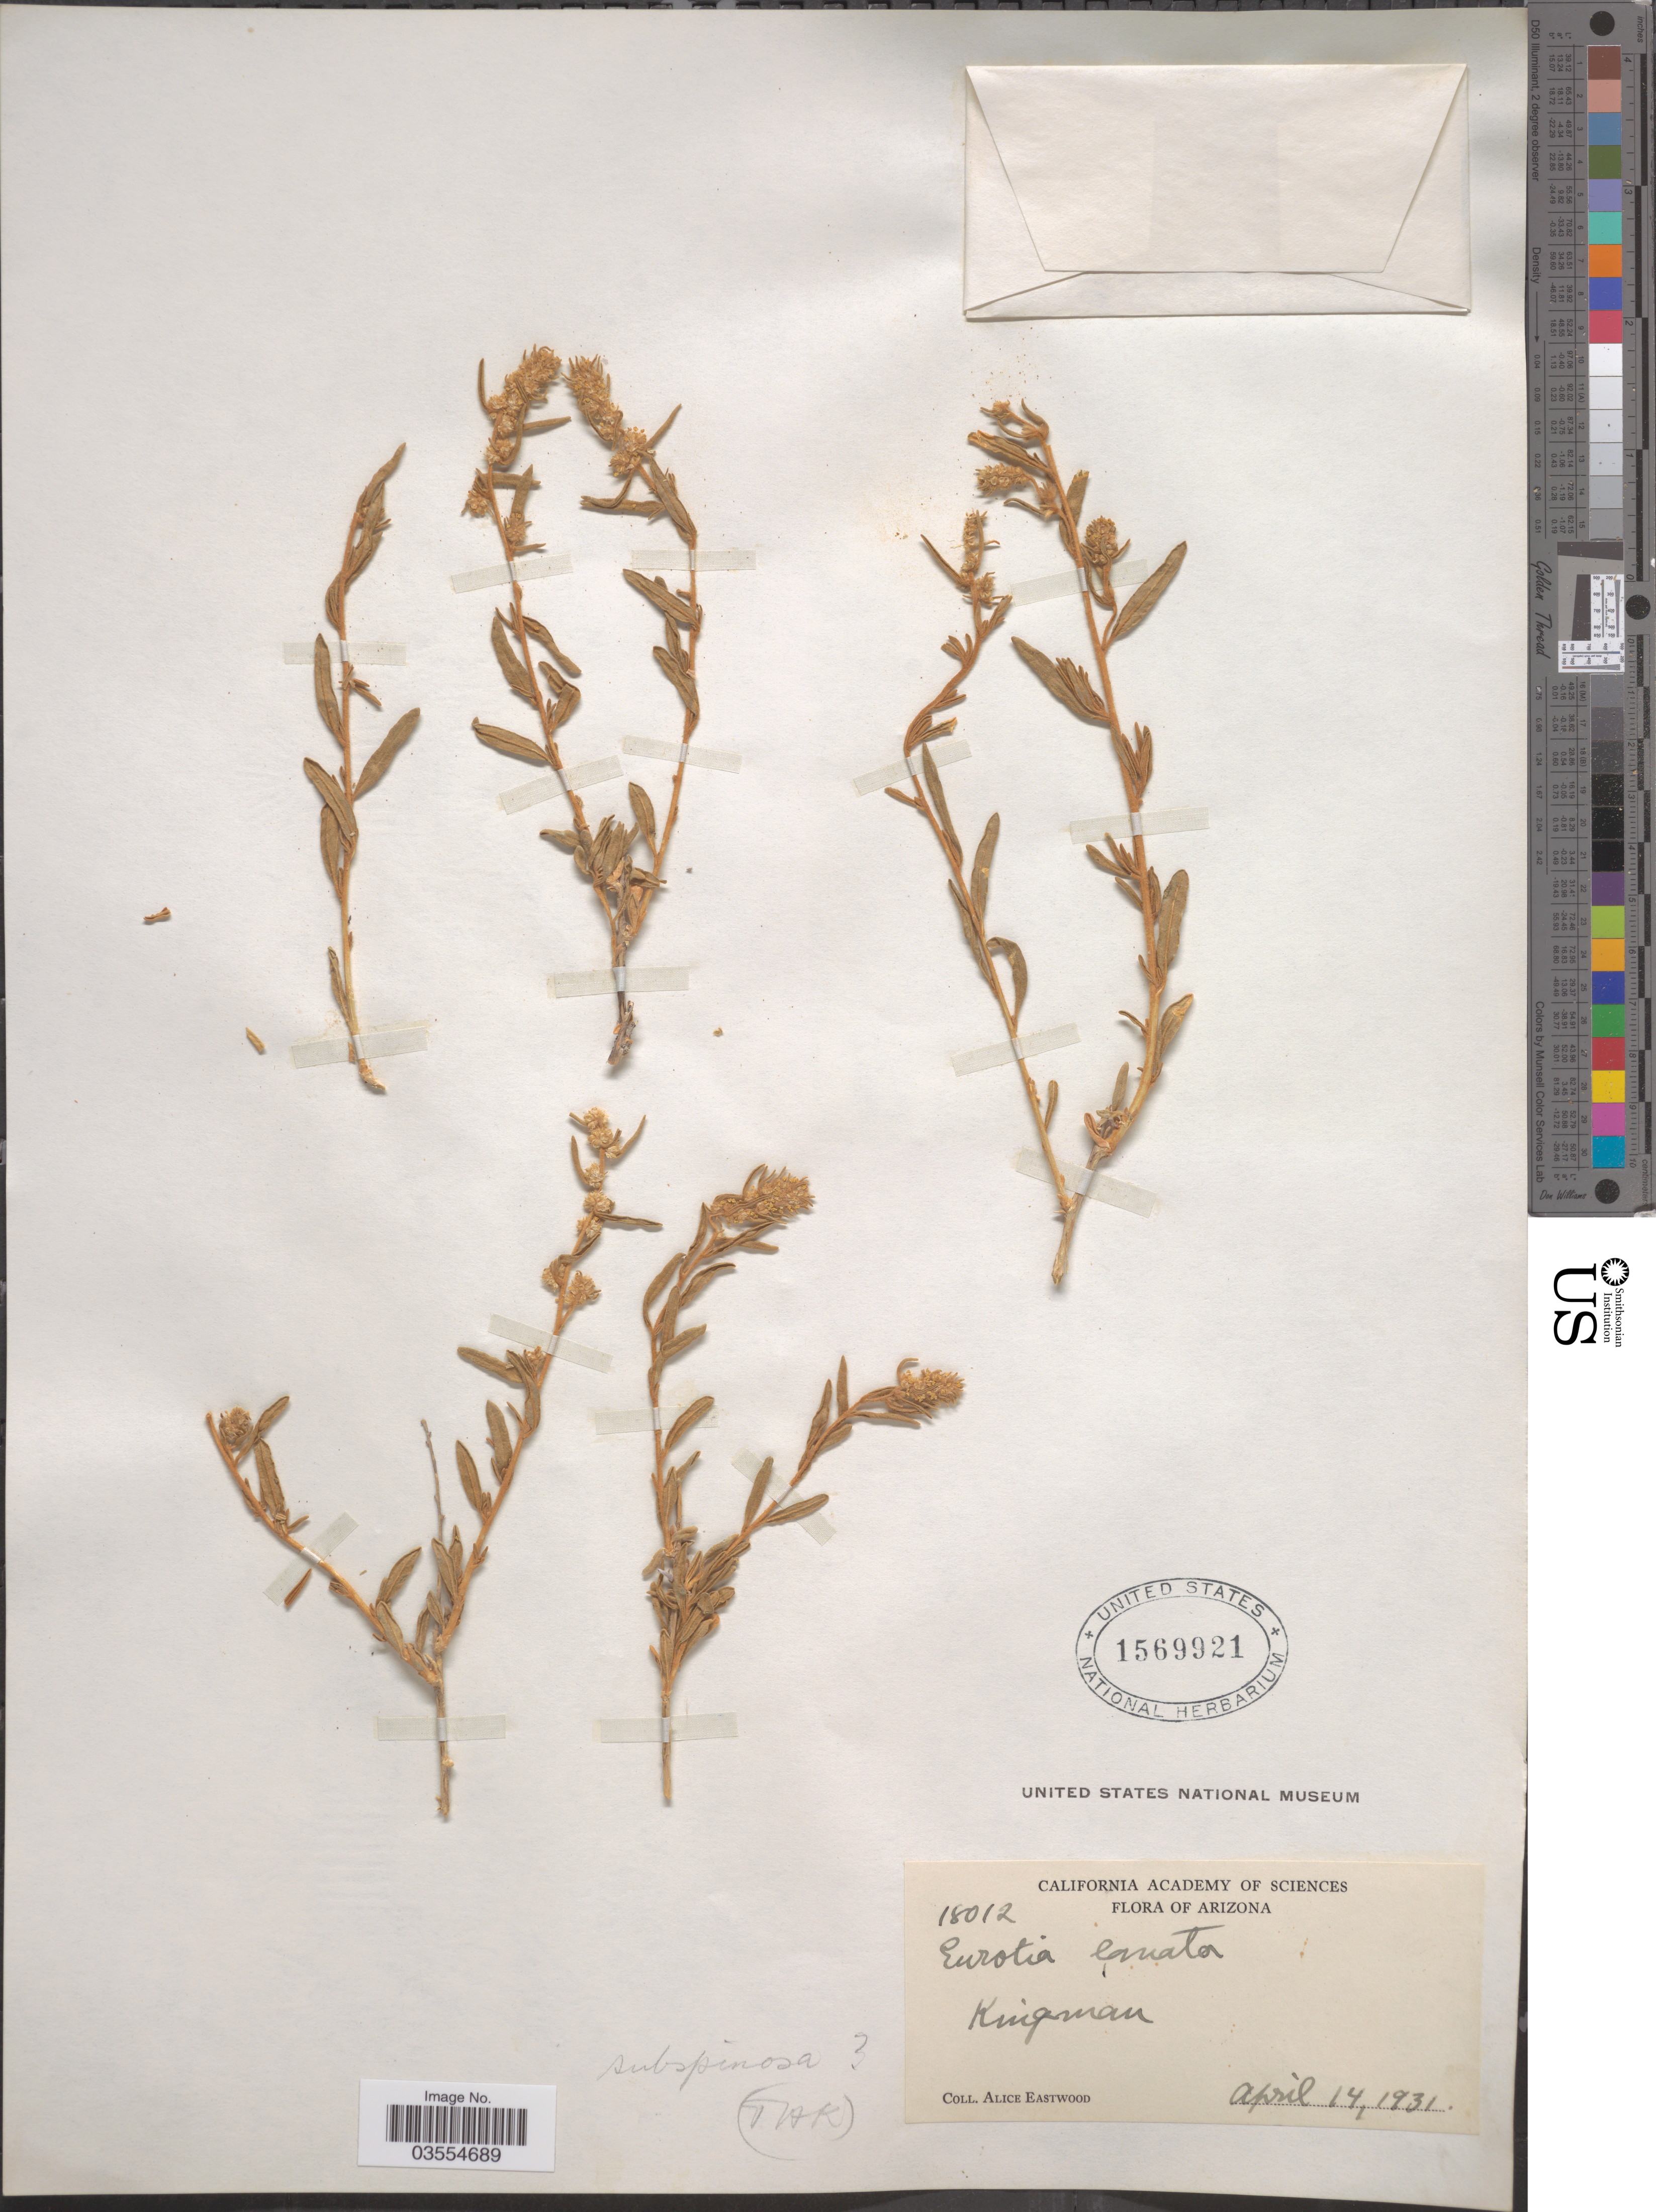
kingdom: Plantae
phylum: Tracheophyta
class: Magnoliopsida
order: Caryophyllales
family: Amaranthaceae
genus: Krascheninnikovia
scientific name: Krascheninnikovia lanata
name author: (Pursh) A. Meeuse & A.Smit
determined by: U.S. National Herbarium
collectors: A. Eastwood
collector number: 18012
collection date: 1931-04-14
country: United States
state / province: Arizona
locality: Kingman.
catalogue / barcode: US 1569921